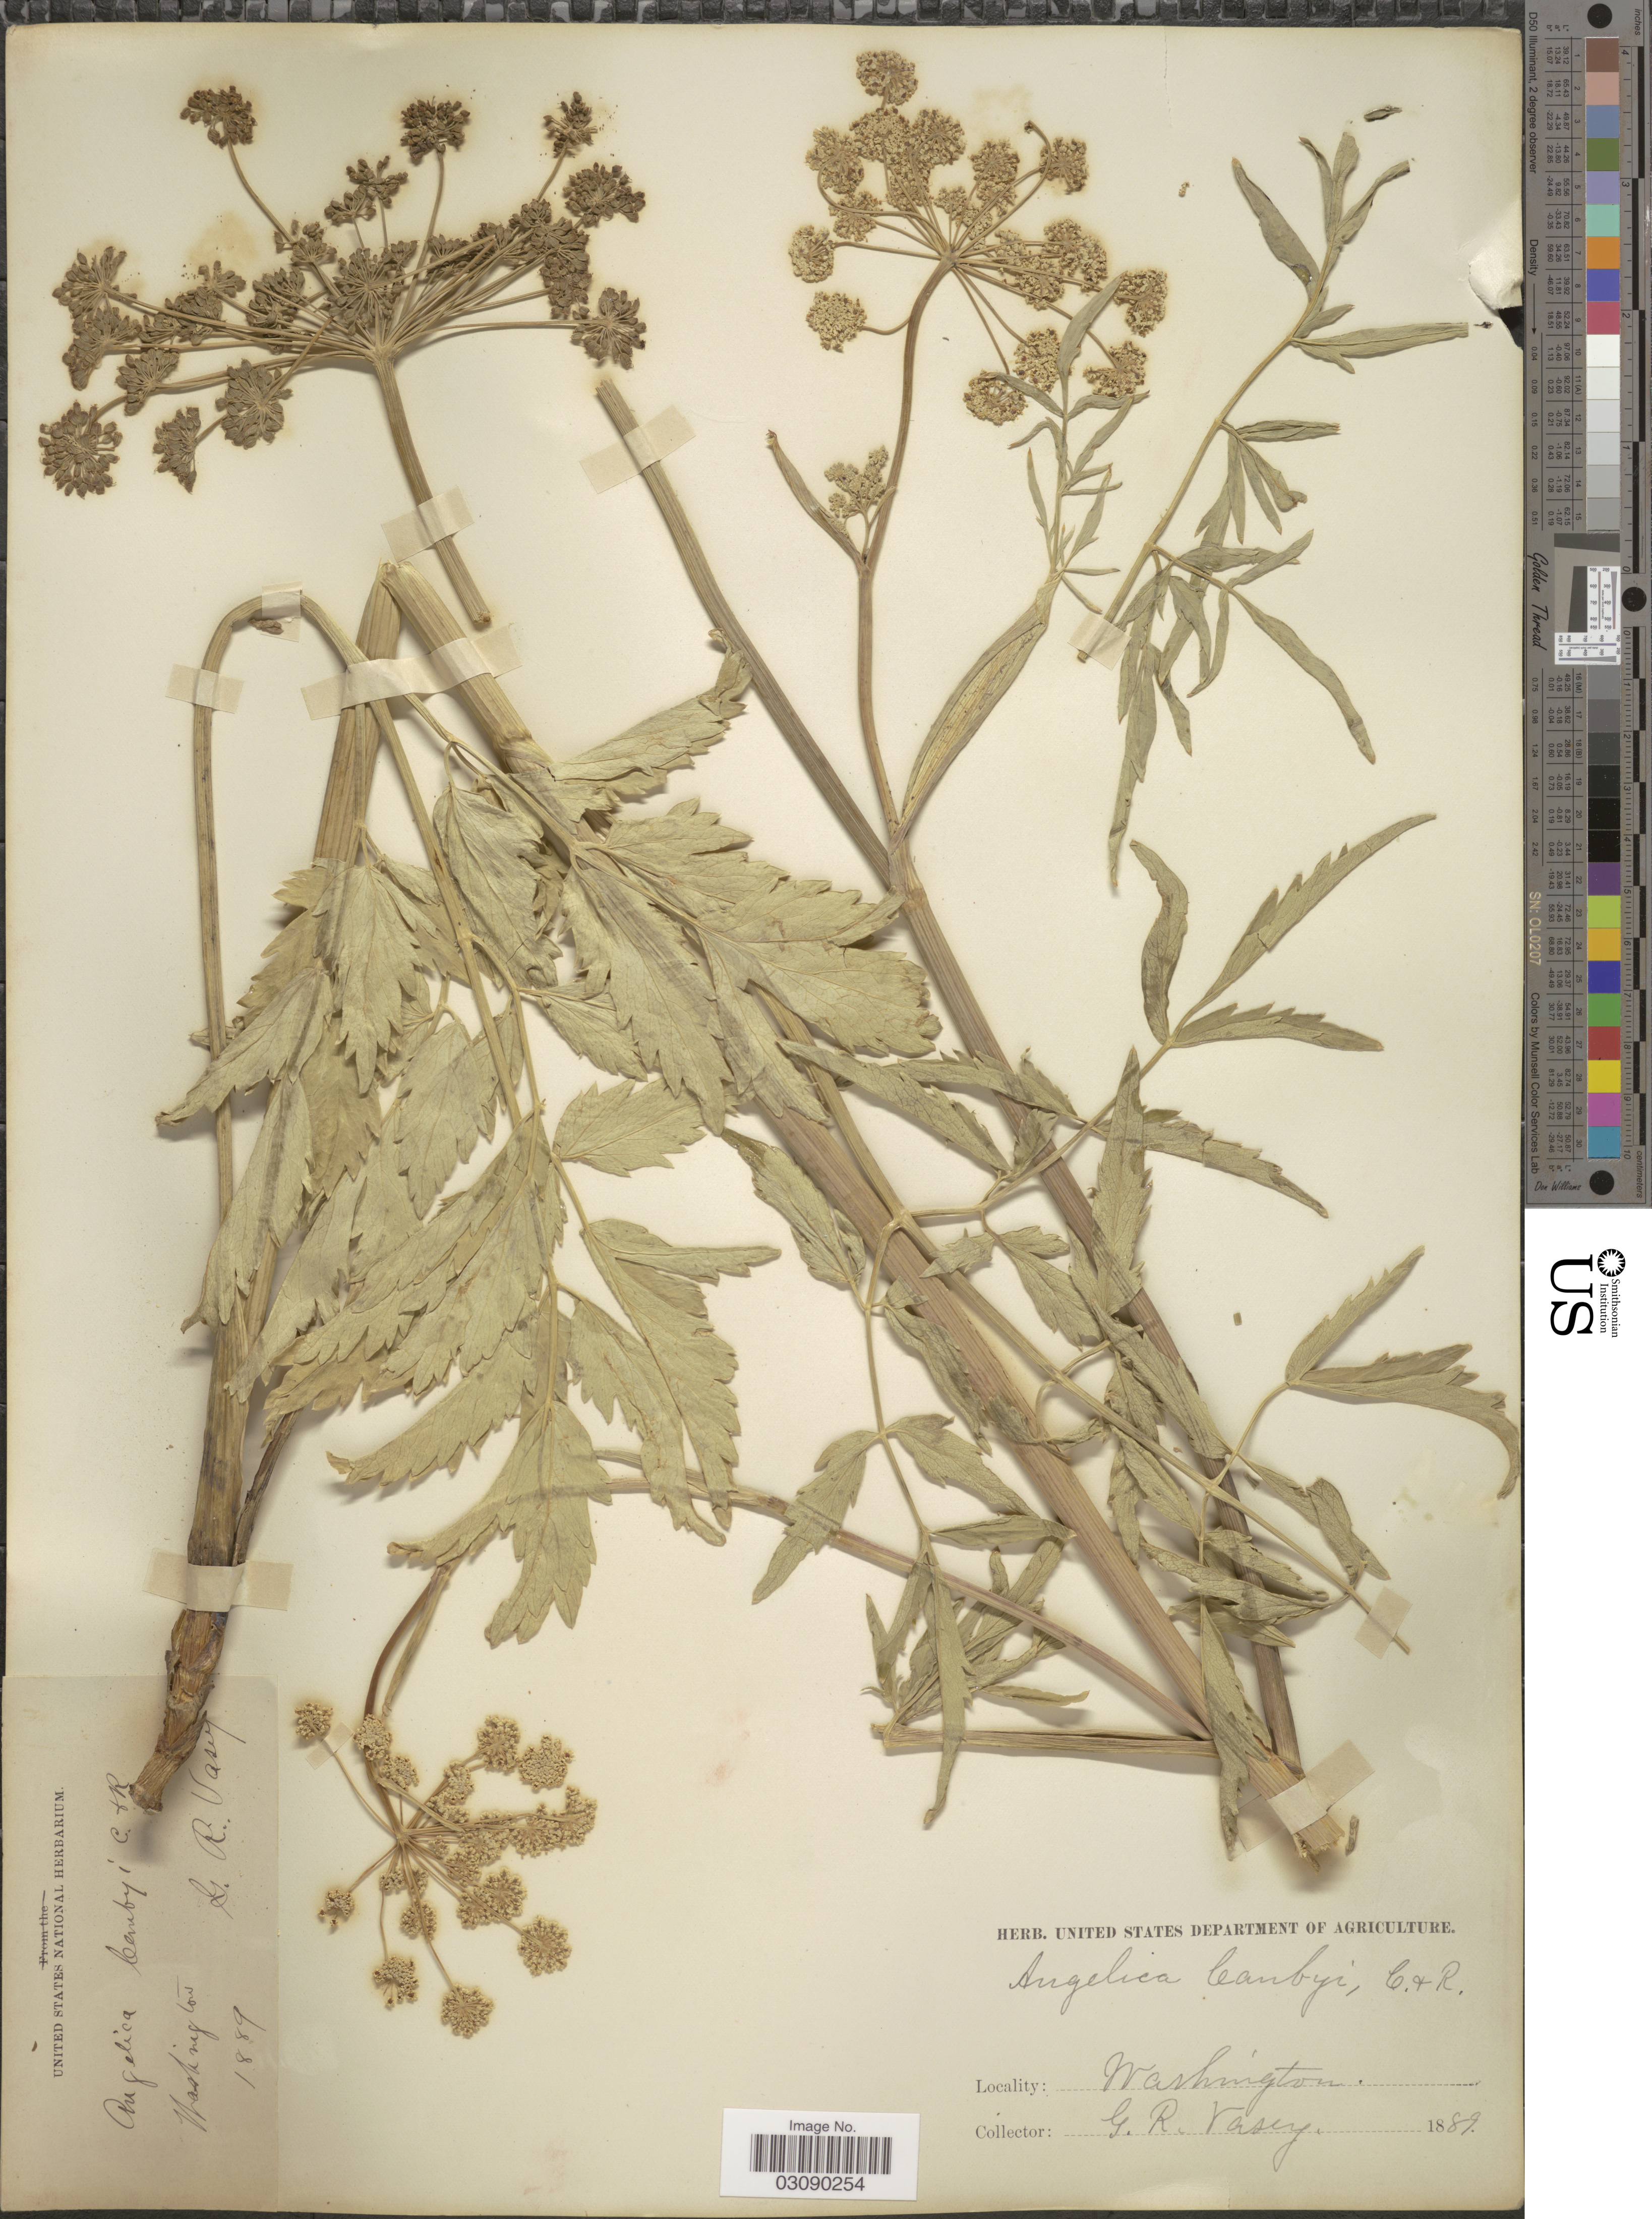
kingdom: Plantae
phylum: Tracheophyta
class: Magnoliopsida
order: Apiales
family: Apiaceae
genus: Angelica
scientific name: Angelica canbyi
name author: J.M. Coult. & Rose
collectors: G. R. Vasey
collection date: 1889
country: United States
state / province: Washington